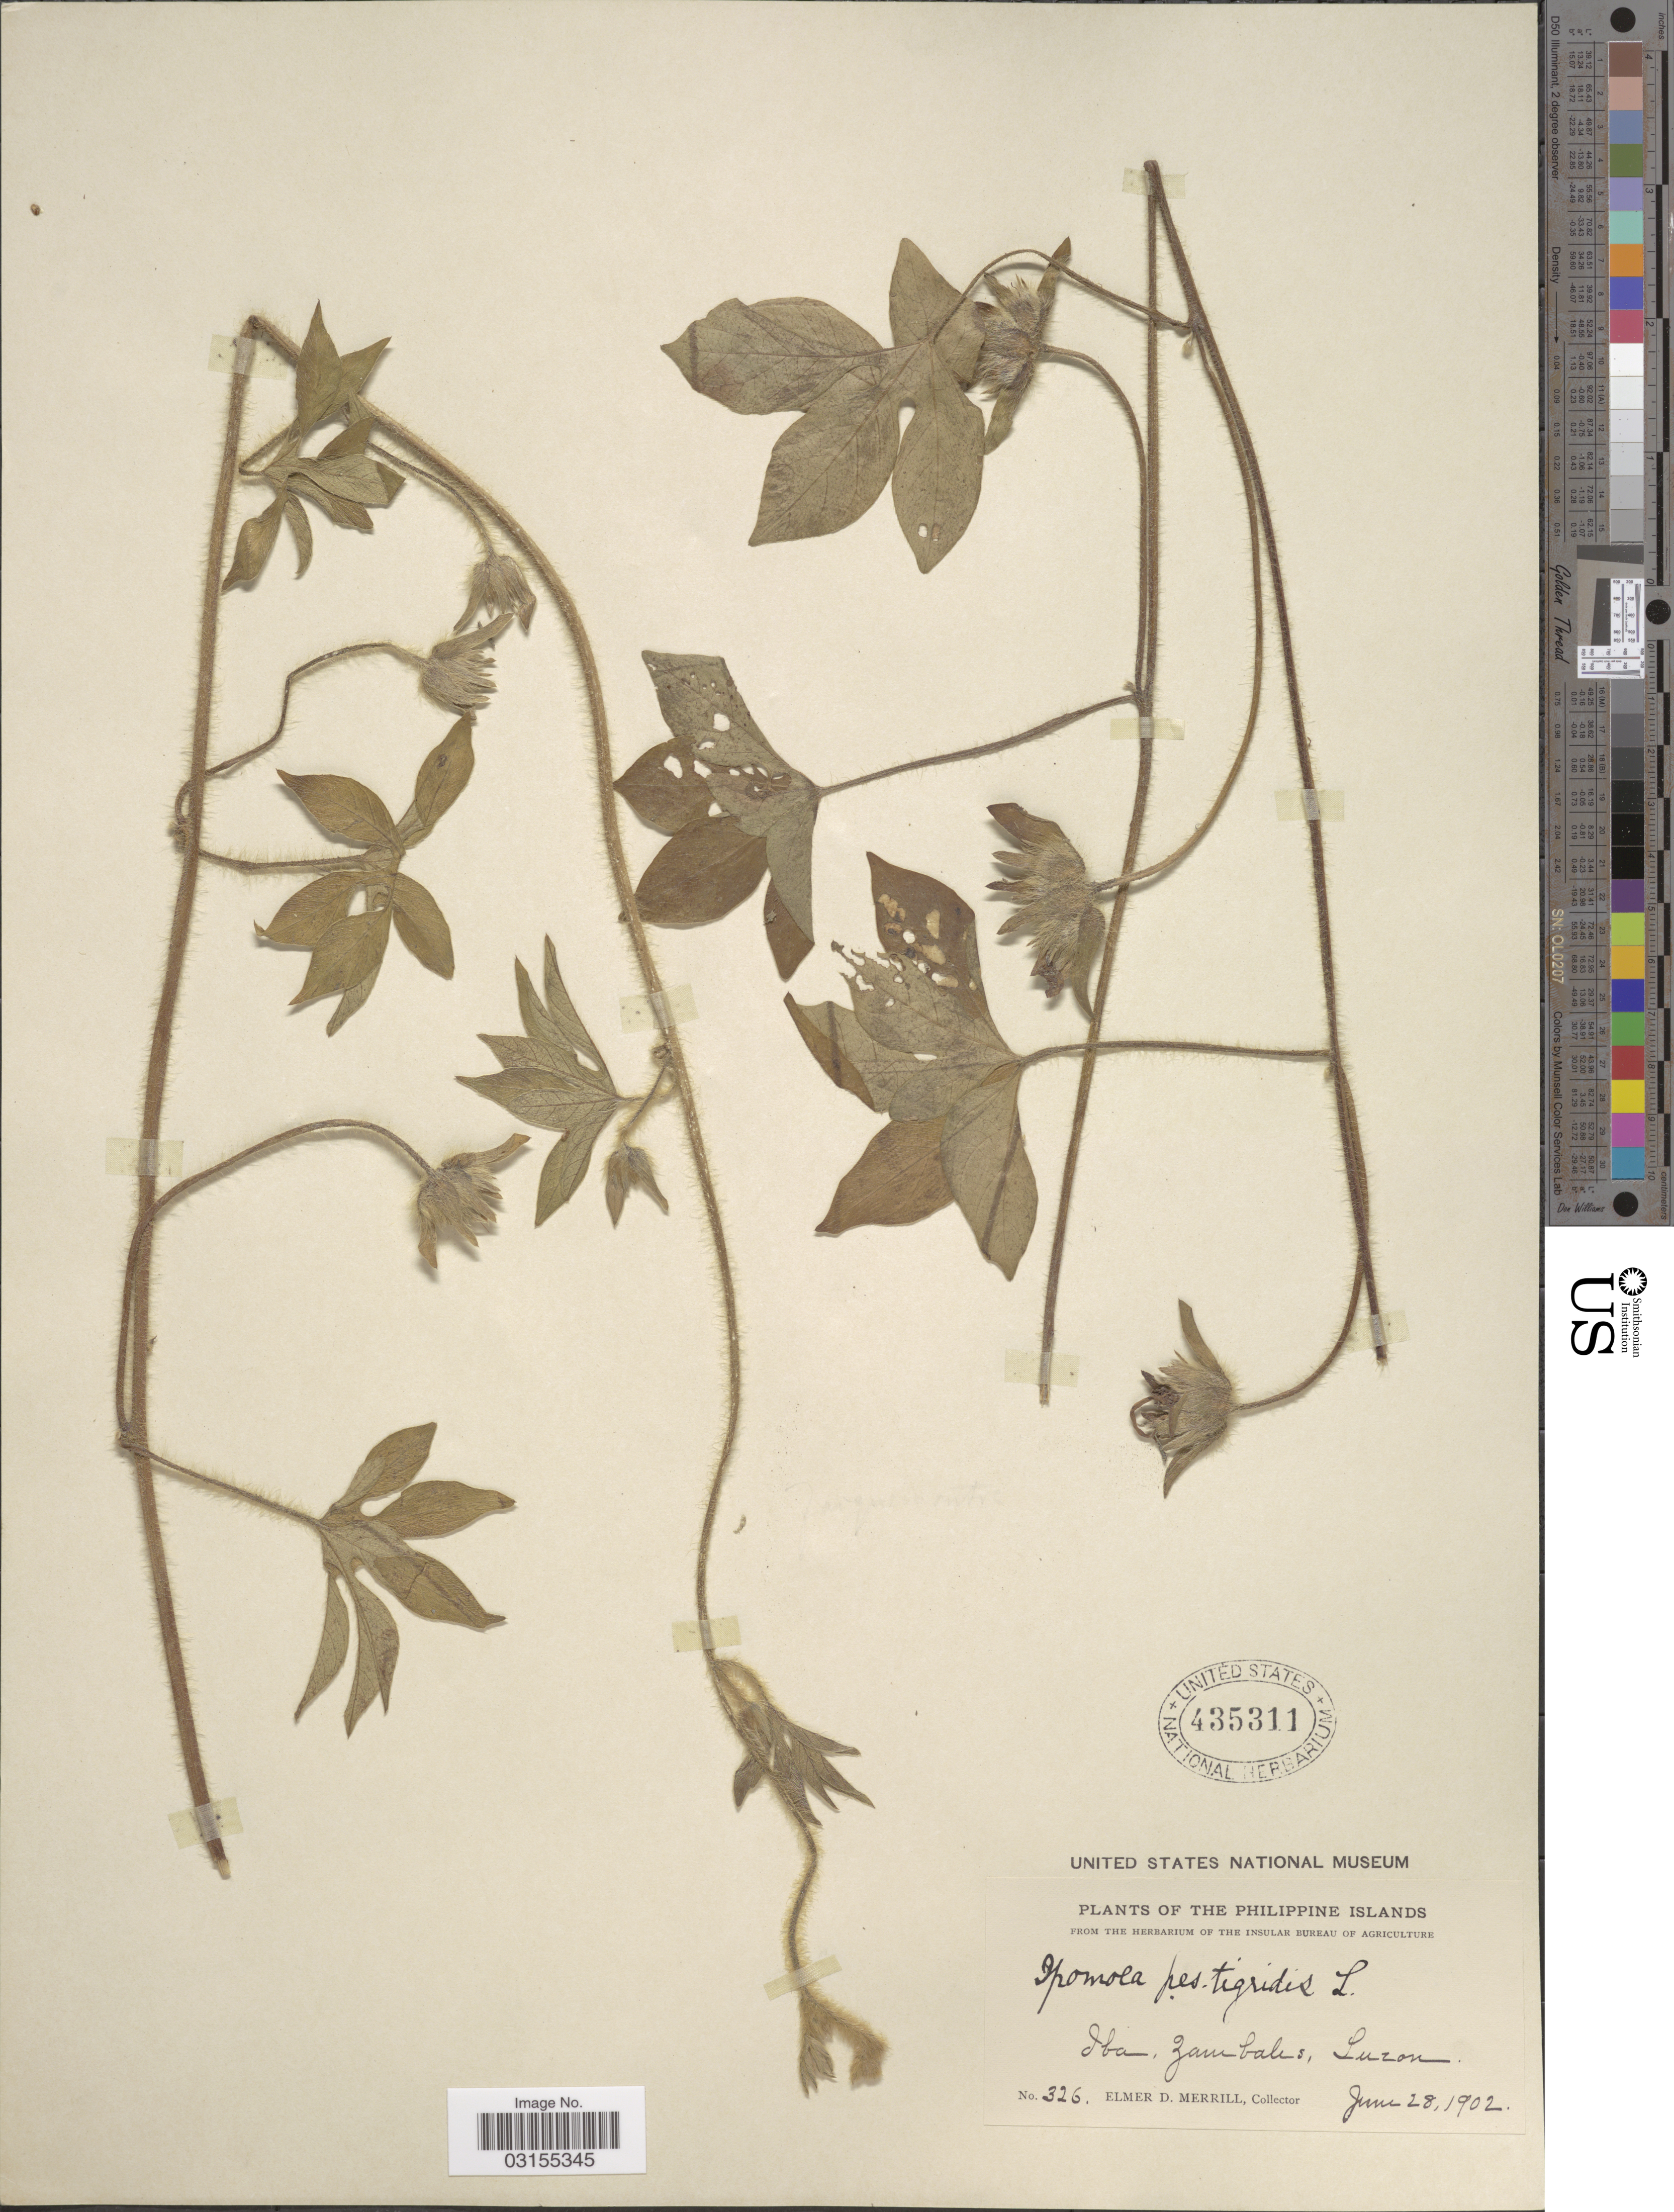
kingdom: Plantae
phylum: Tracheophyta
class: Magnoliopsida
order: Solanales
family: Convolvulaceae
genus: Ipomoea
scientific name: Ipomoea pes-tigridis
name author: L.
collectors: E. D. Merrill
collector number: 326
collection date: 1902-06-28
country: Philippines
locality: The Philippine Islands. Iba, Zambales, Luzon.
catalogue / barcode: US 435311